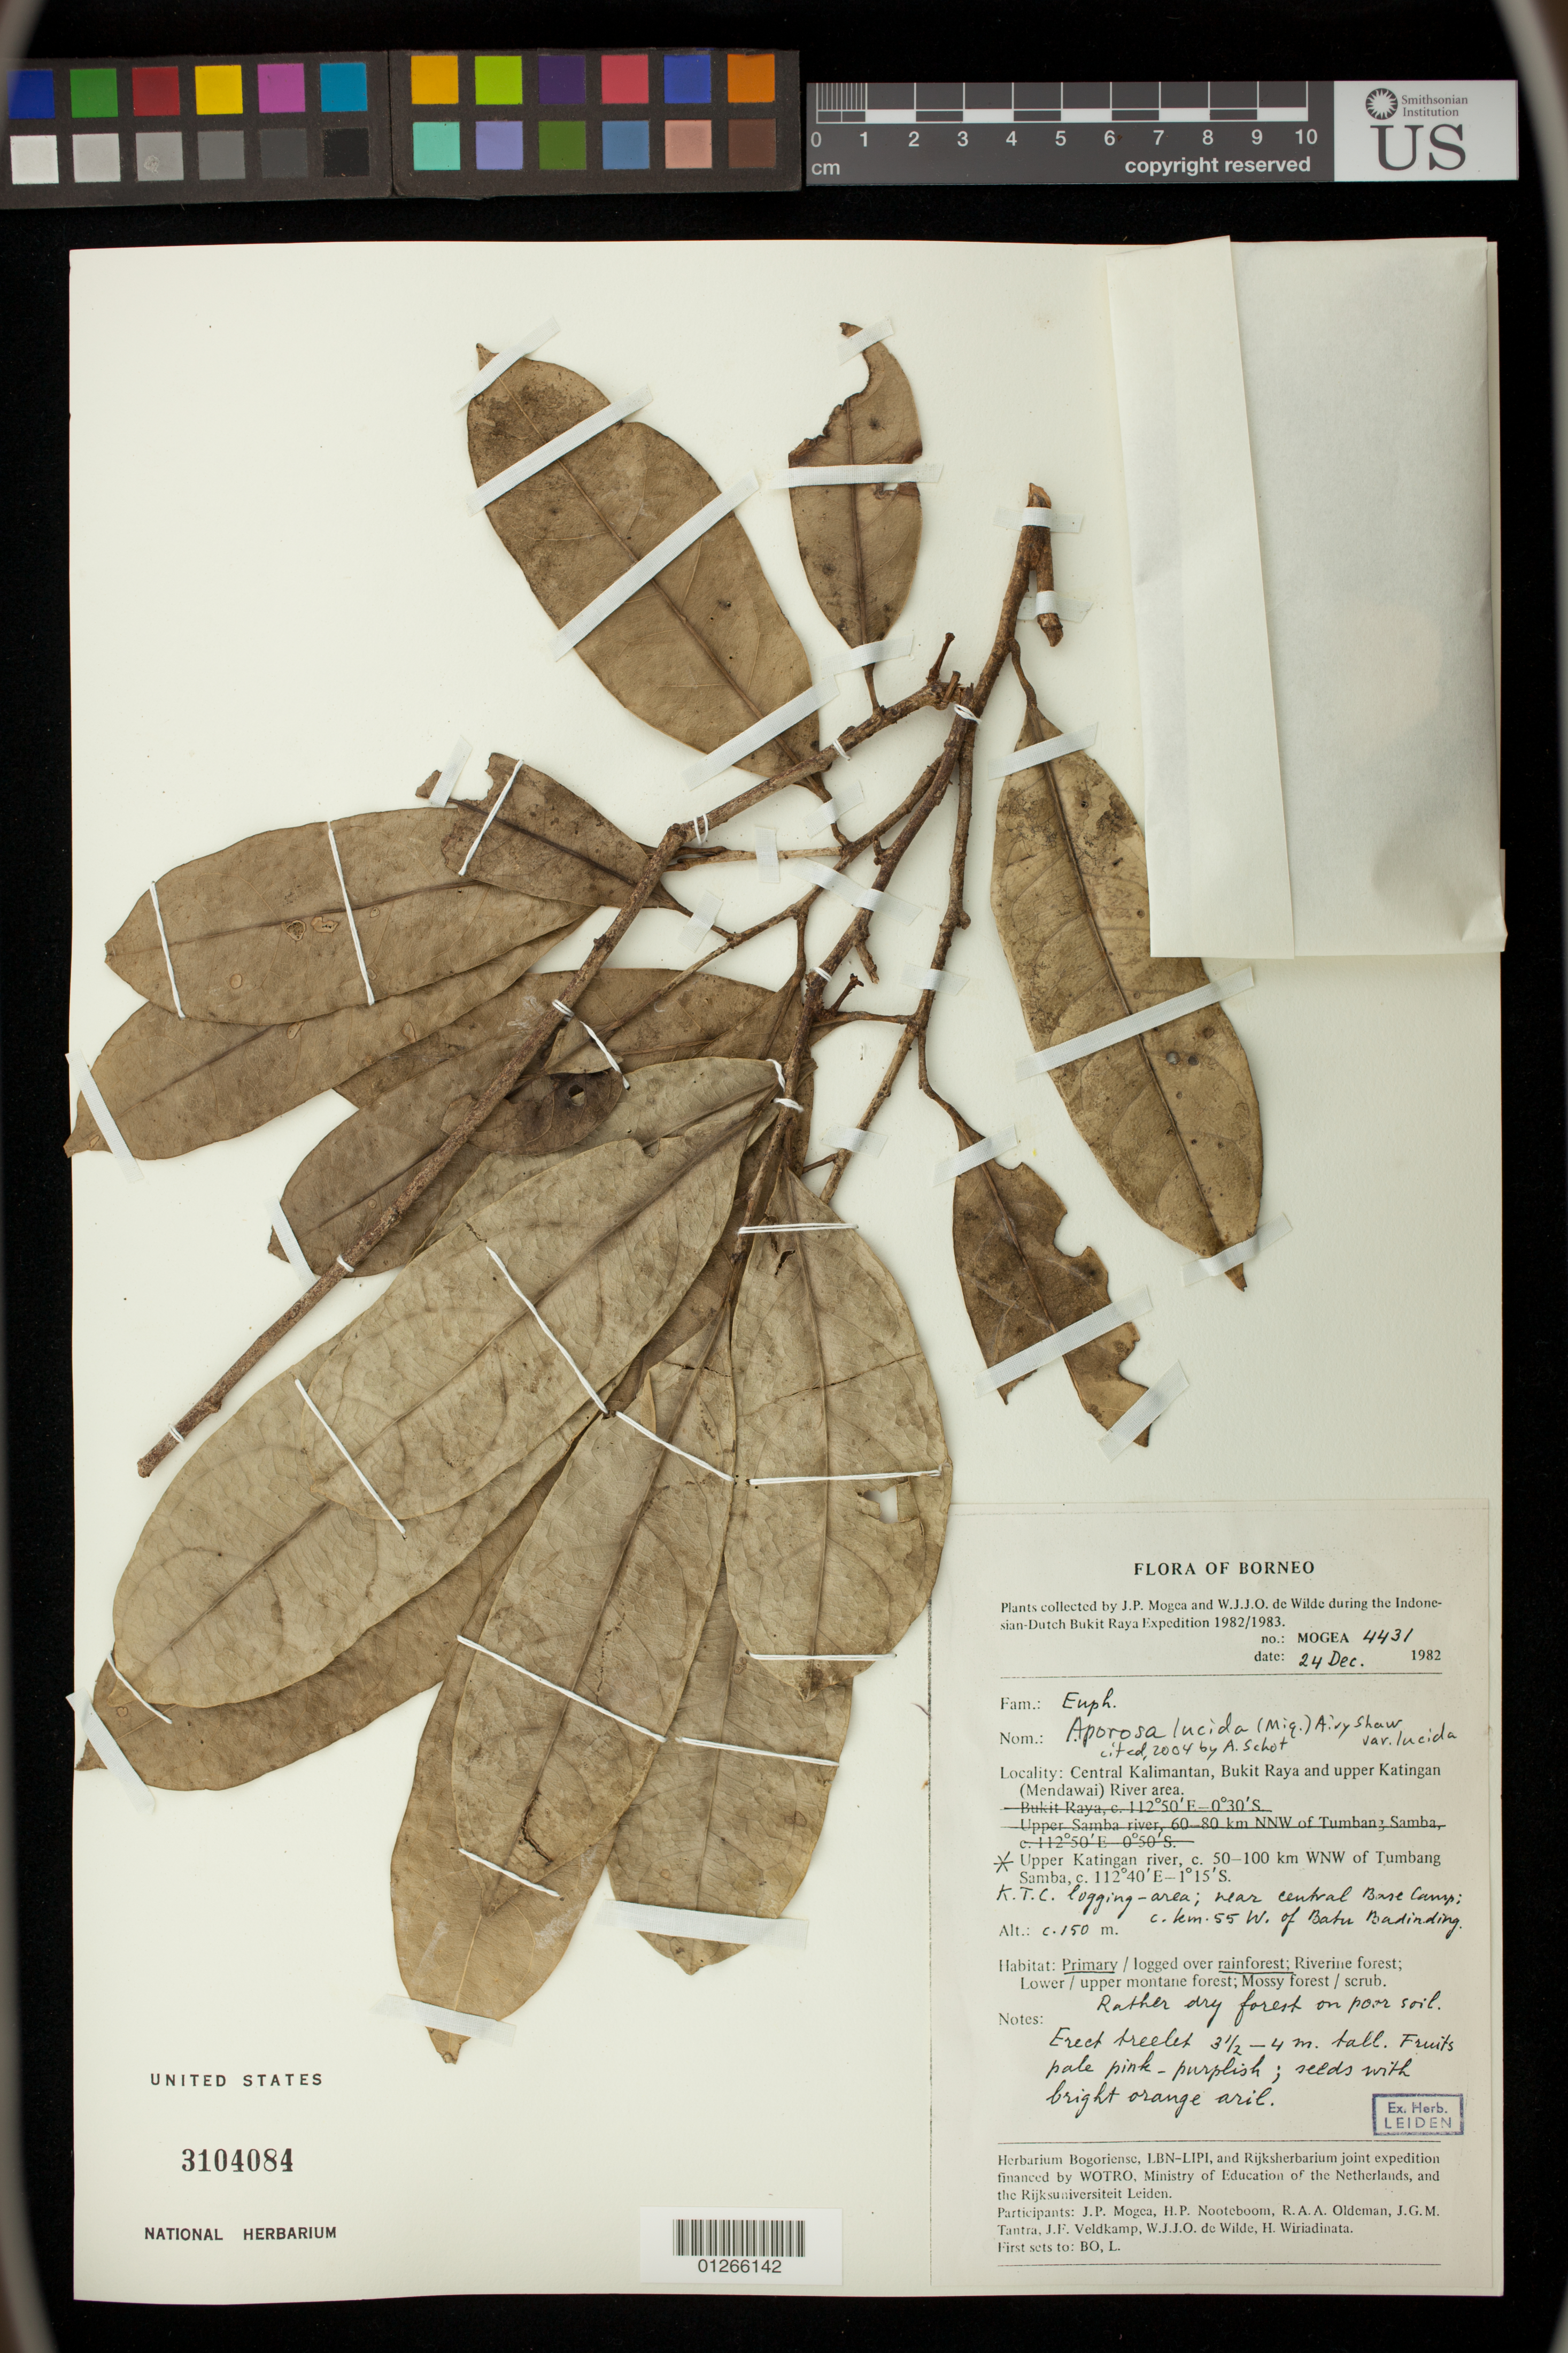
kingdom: Plantae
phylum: Tracheophyta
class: Magnoliopsida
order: Malpighiales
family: Phyllanthaceae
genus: Aporosa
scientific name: Aporosa lucida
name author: (Miq.) Airy Shaw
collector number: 4431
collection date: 1982-12-24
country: Indonesia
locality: Borneo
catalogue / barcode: US 3104084